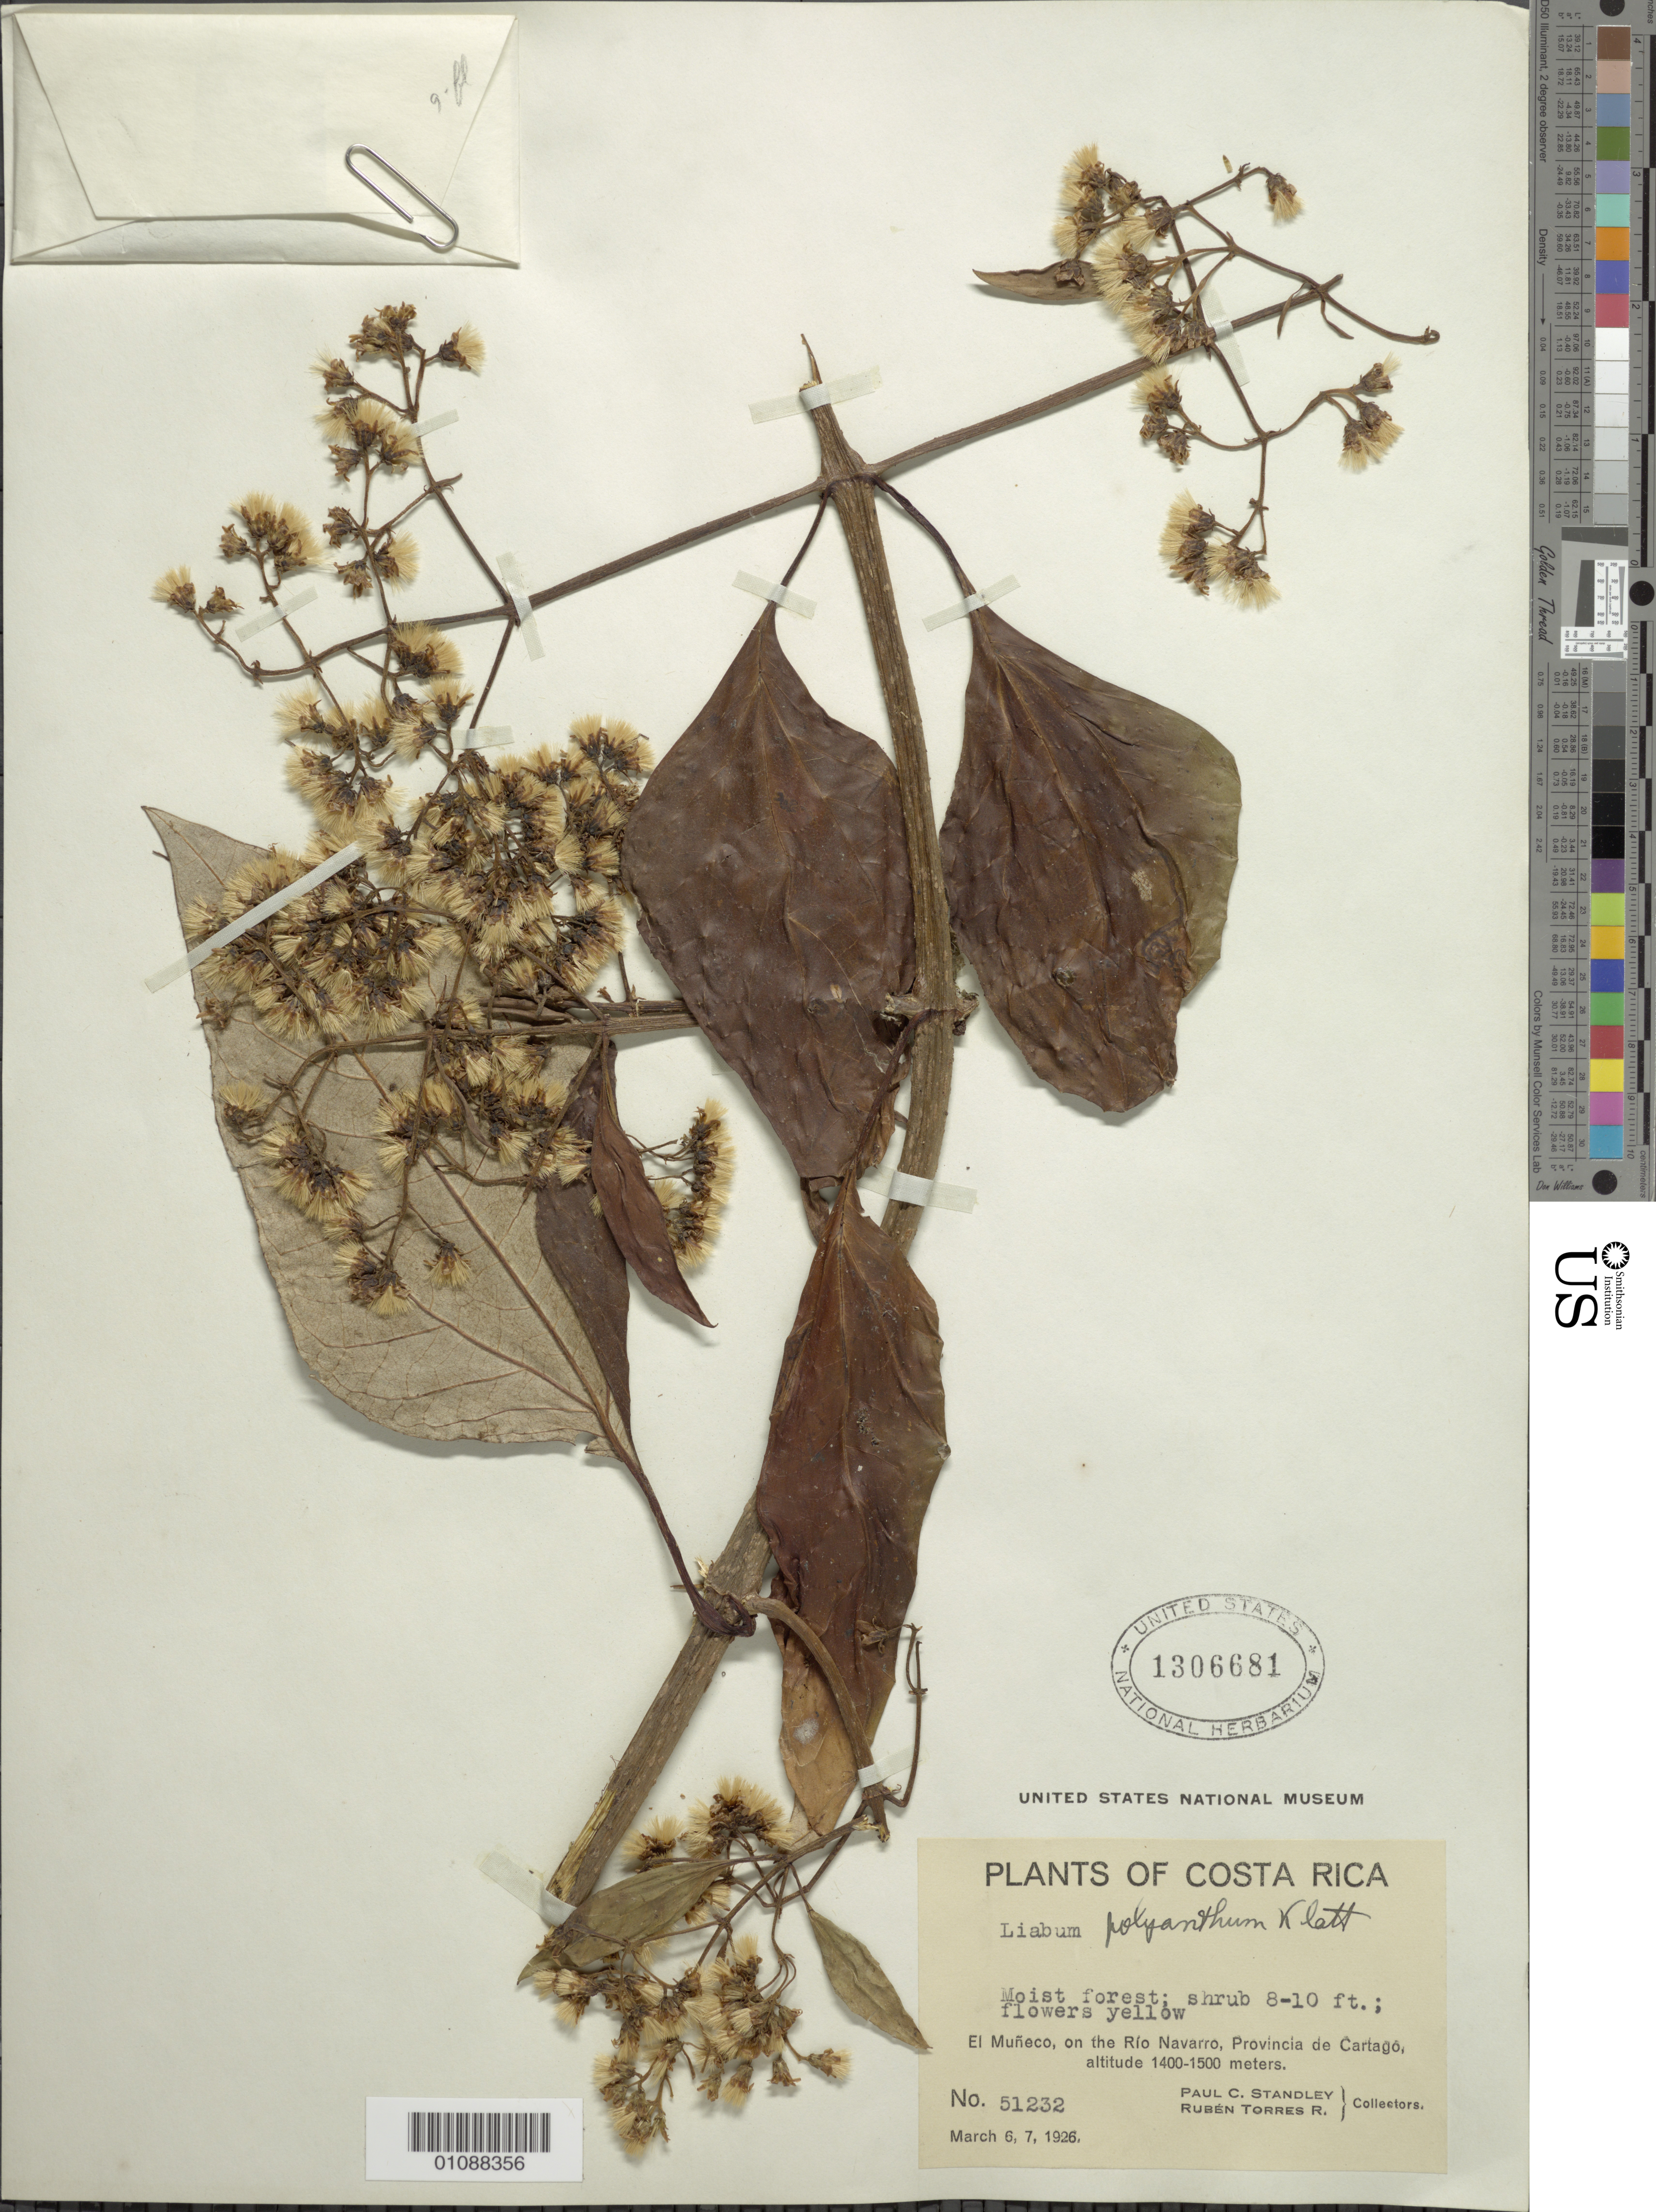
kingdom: Plantae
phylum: Tracheophyta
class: Magnoliopsida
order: Asterales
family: Asteraceae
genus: Sinclairia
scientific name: Sinclairia polyantha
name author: (Klatt) Rydb.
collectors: P. C. Standley & R. Torres R.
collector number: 51232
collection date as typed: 6 March 1926 to 7 March 1926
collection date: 1926-03-06/1926-03-07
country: Costa Rica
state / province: Cartago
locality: El Muneco, on the Rio Navarro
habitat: Moist forest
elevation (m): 1400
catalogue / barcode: US 1306681